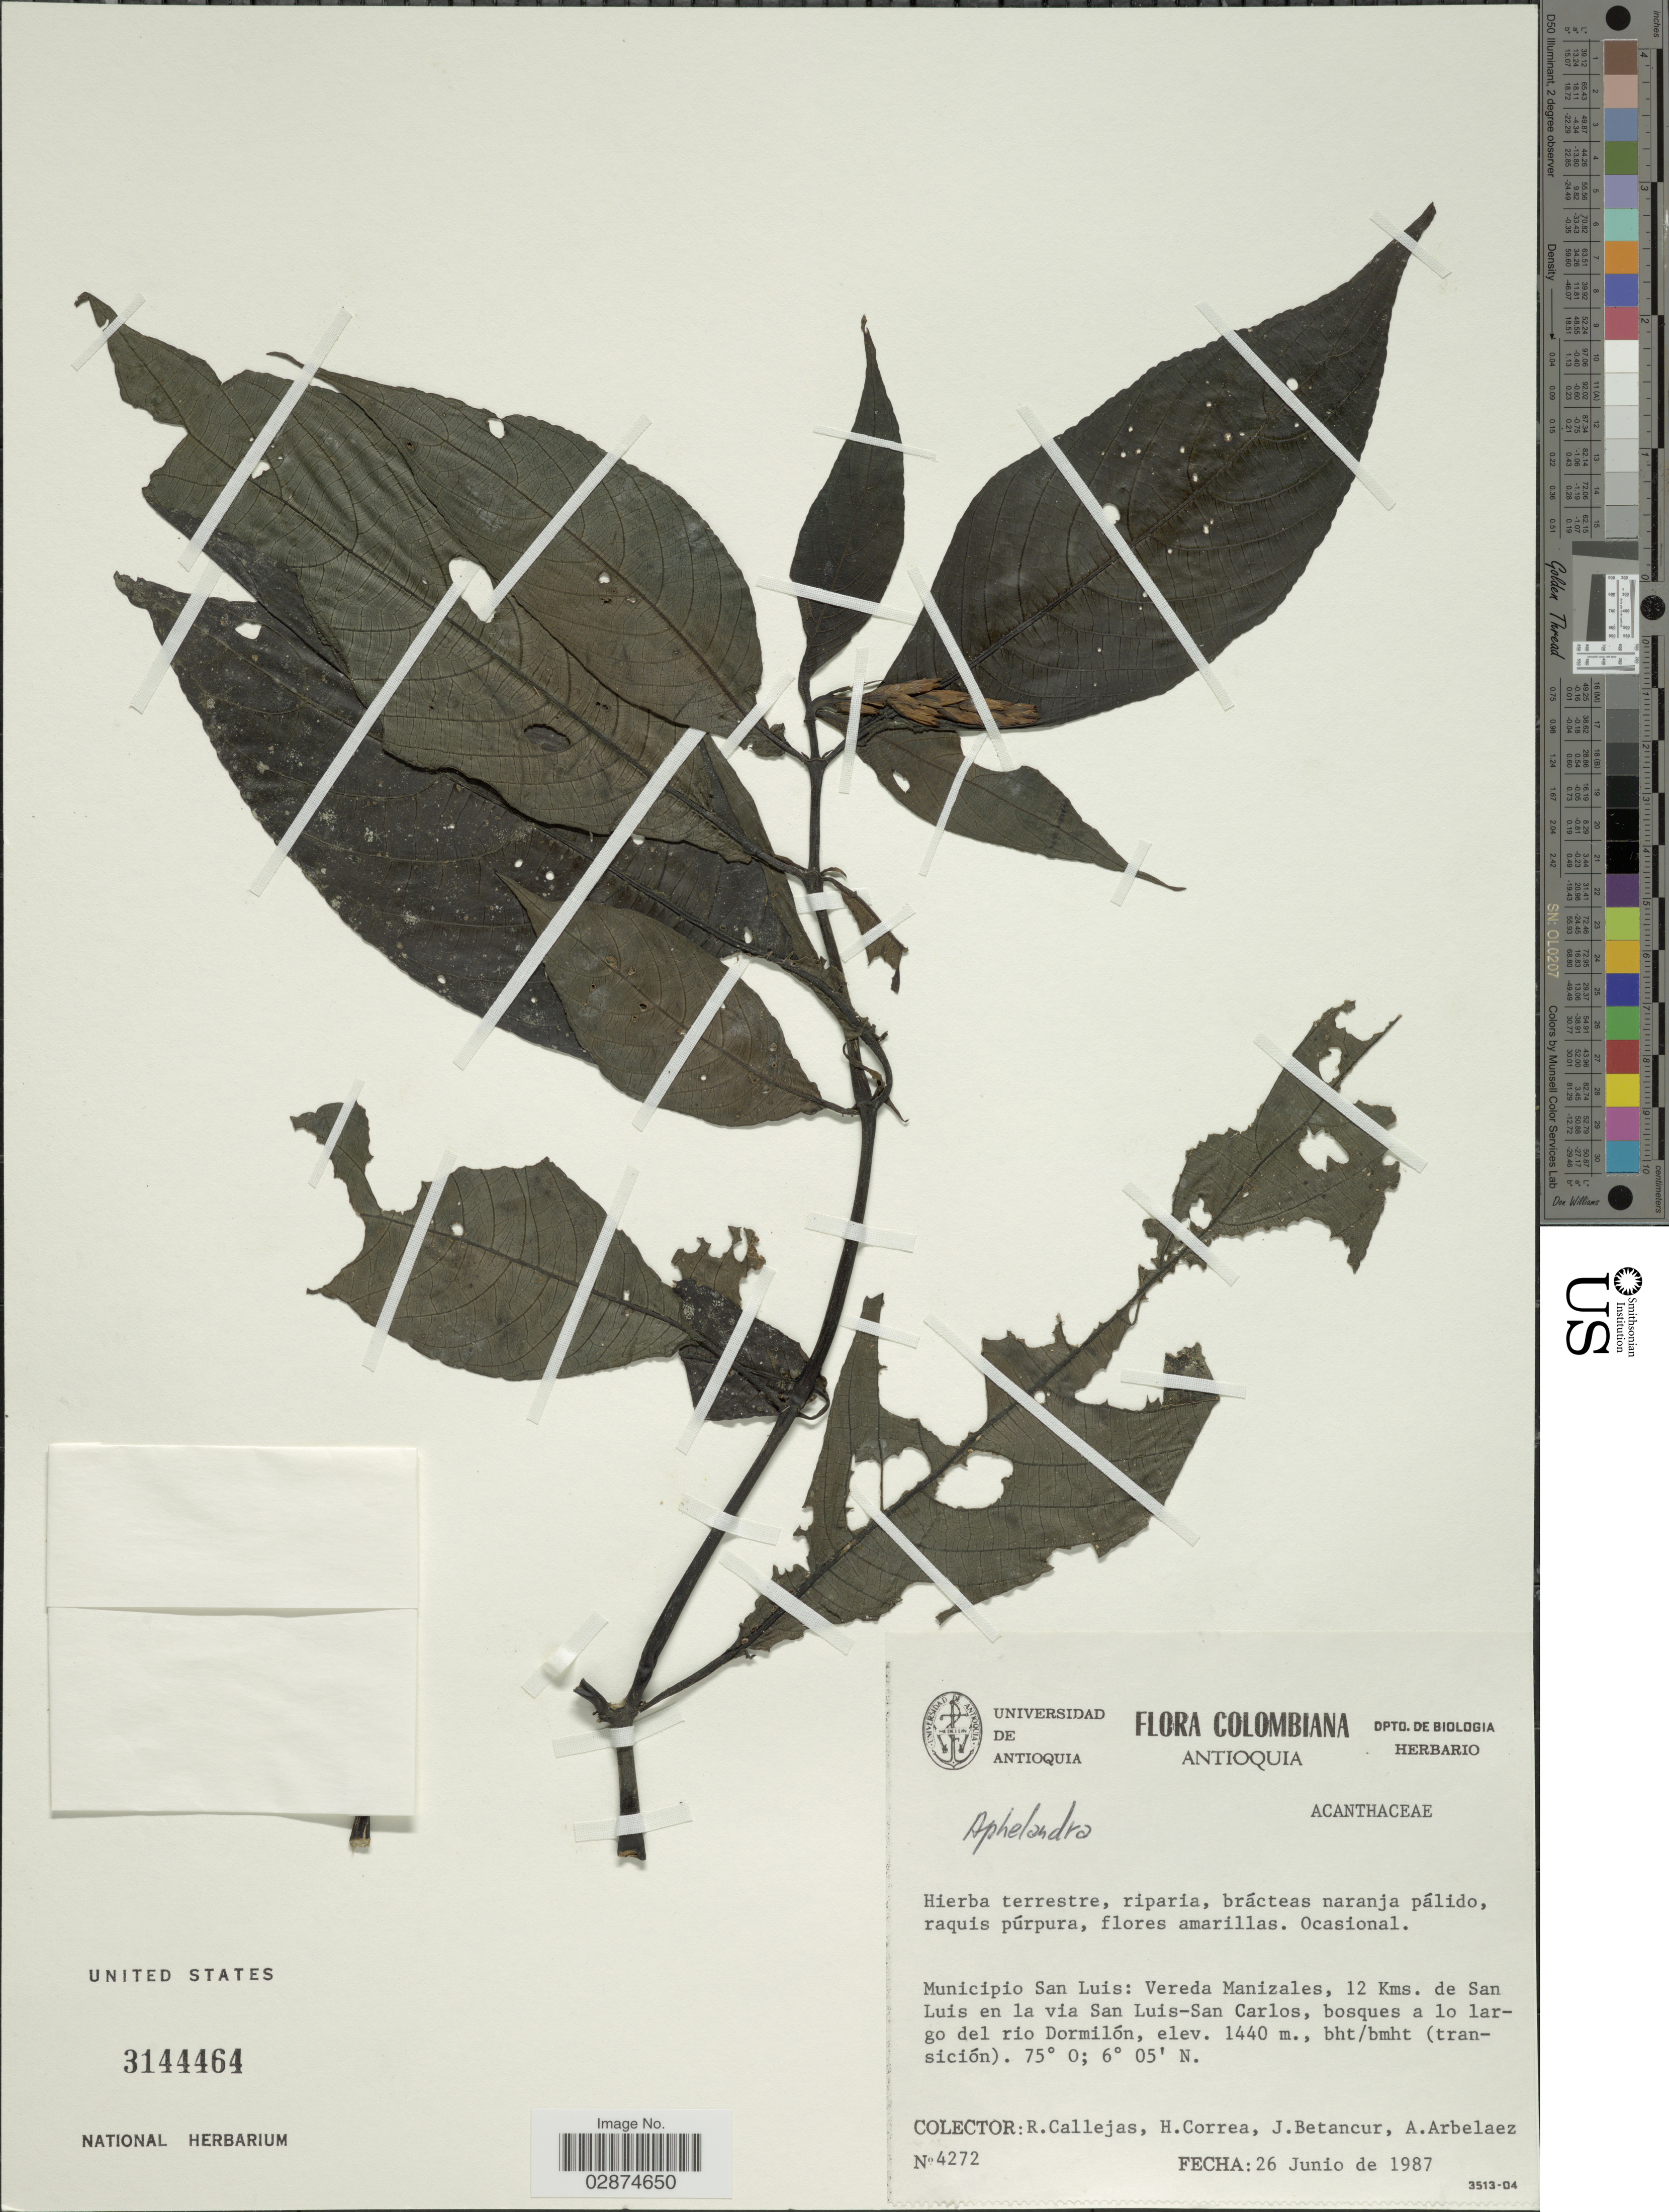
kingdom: Plantae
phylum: Tracheophyta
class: Magnoliopsida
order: Lamiales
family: Acanthaceae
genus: Kalbreyeriella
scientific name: Kalbreyeriella sp.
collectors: R. Callejas, H. Correa, J. Betancur & A. Arbelaez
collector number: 4272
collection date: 1987-06-26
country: Colombia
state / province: Antioquia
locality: Municipio San Luis: Vereda Manizales, 12 Kms. de San Luis en la via San Luis-San Carlos, bosques a lo largo del rio Dormilón, bht/bmht (transición).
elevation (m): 1440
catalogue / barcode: US 3144464